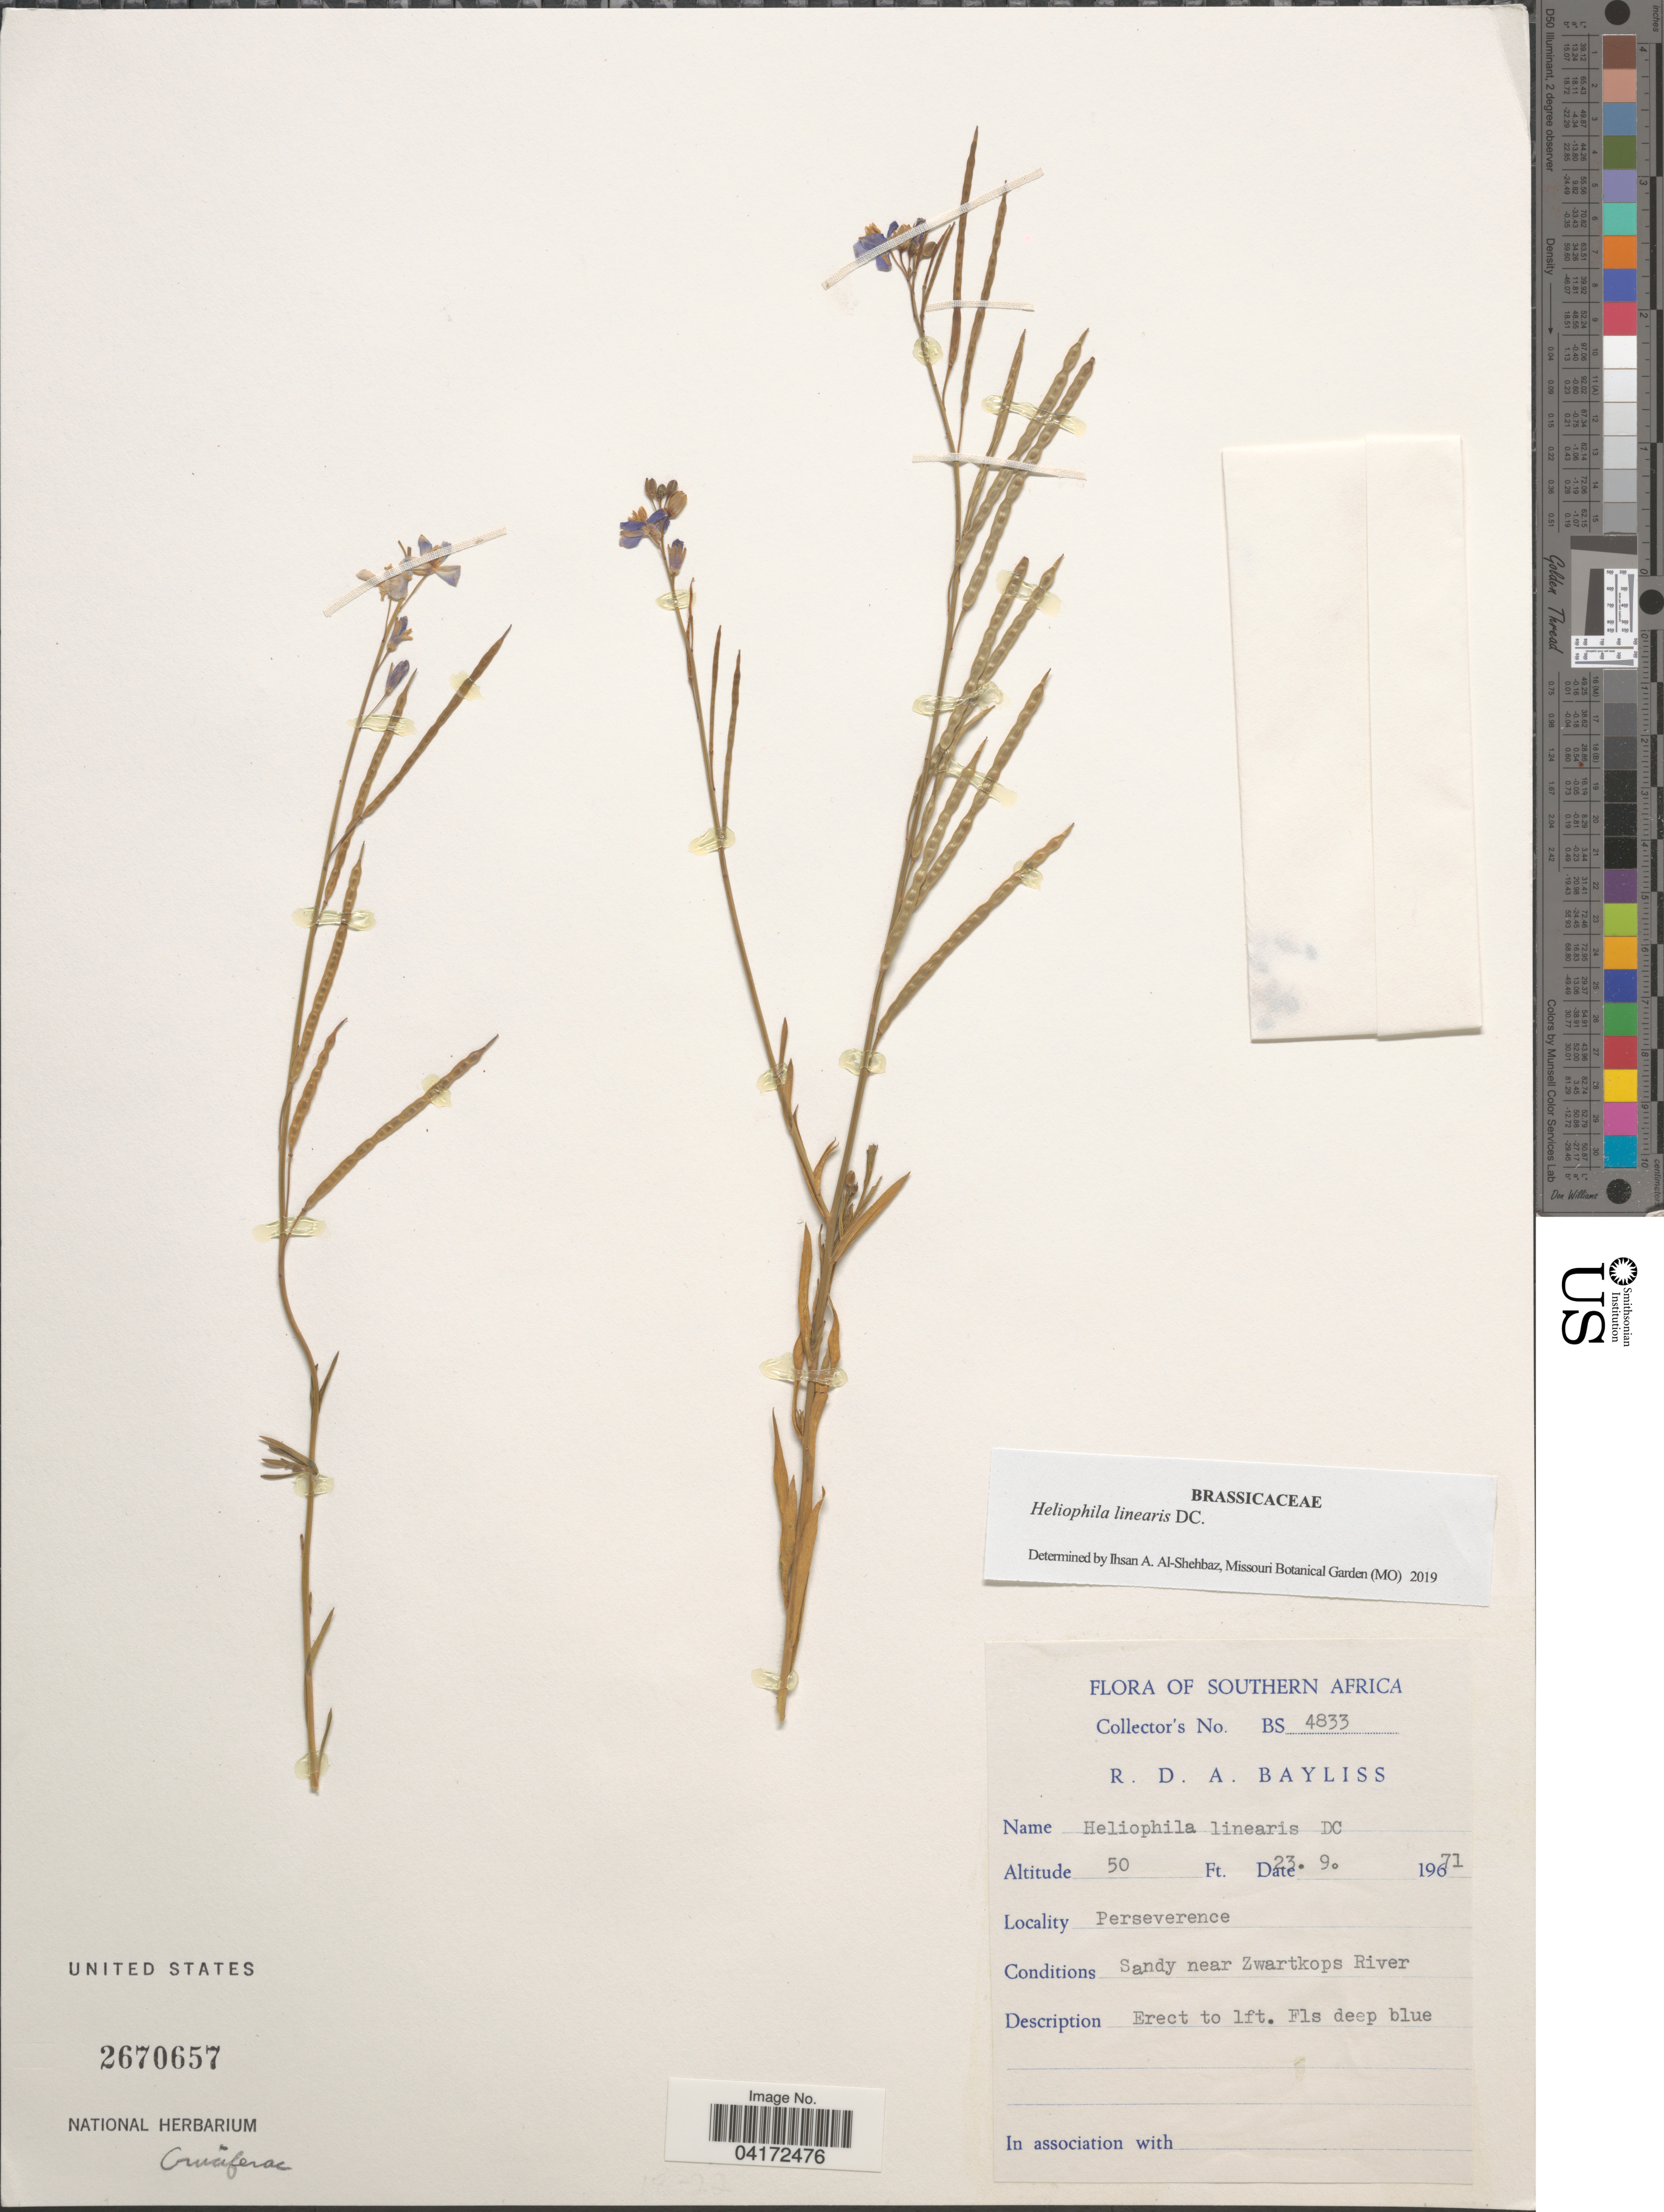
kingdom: Plantae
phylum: Tracheophyta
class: Magnoliopsida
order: Brassicales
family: Brassicaceae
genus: Heliophila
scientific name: Heliophila linearis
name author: DC.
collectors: R. Bayliss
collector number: BS4833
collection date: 1971-09-23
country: South Africa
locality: Southern Africa. Perseverence. Sandy near Zwartkops River.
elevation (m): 15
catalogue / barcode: US 2670657